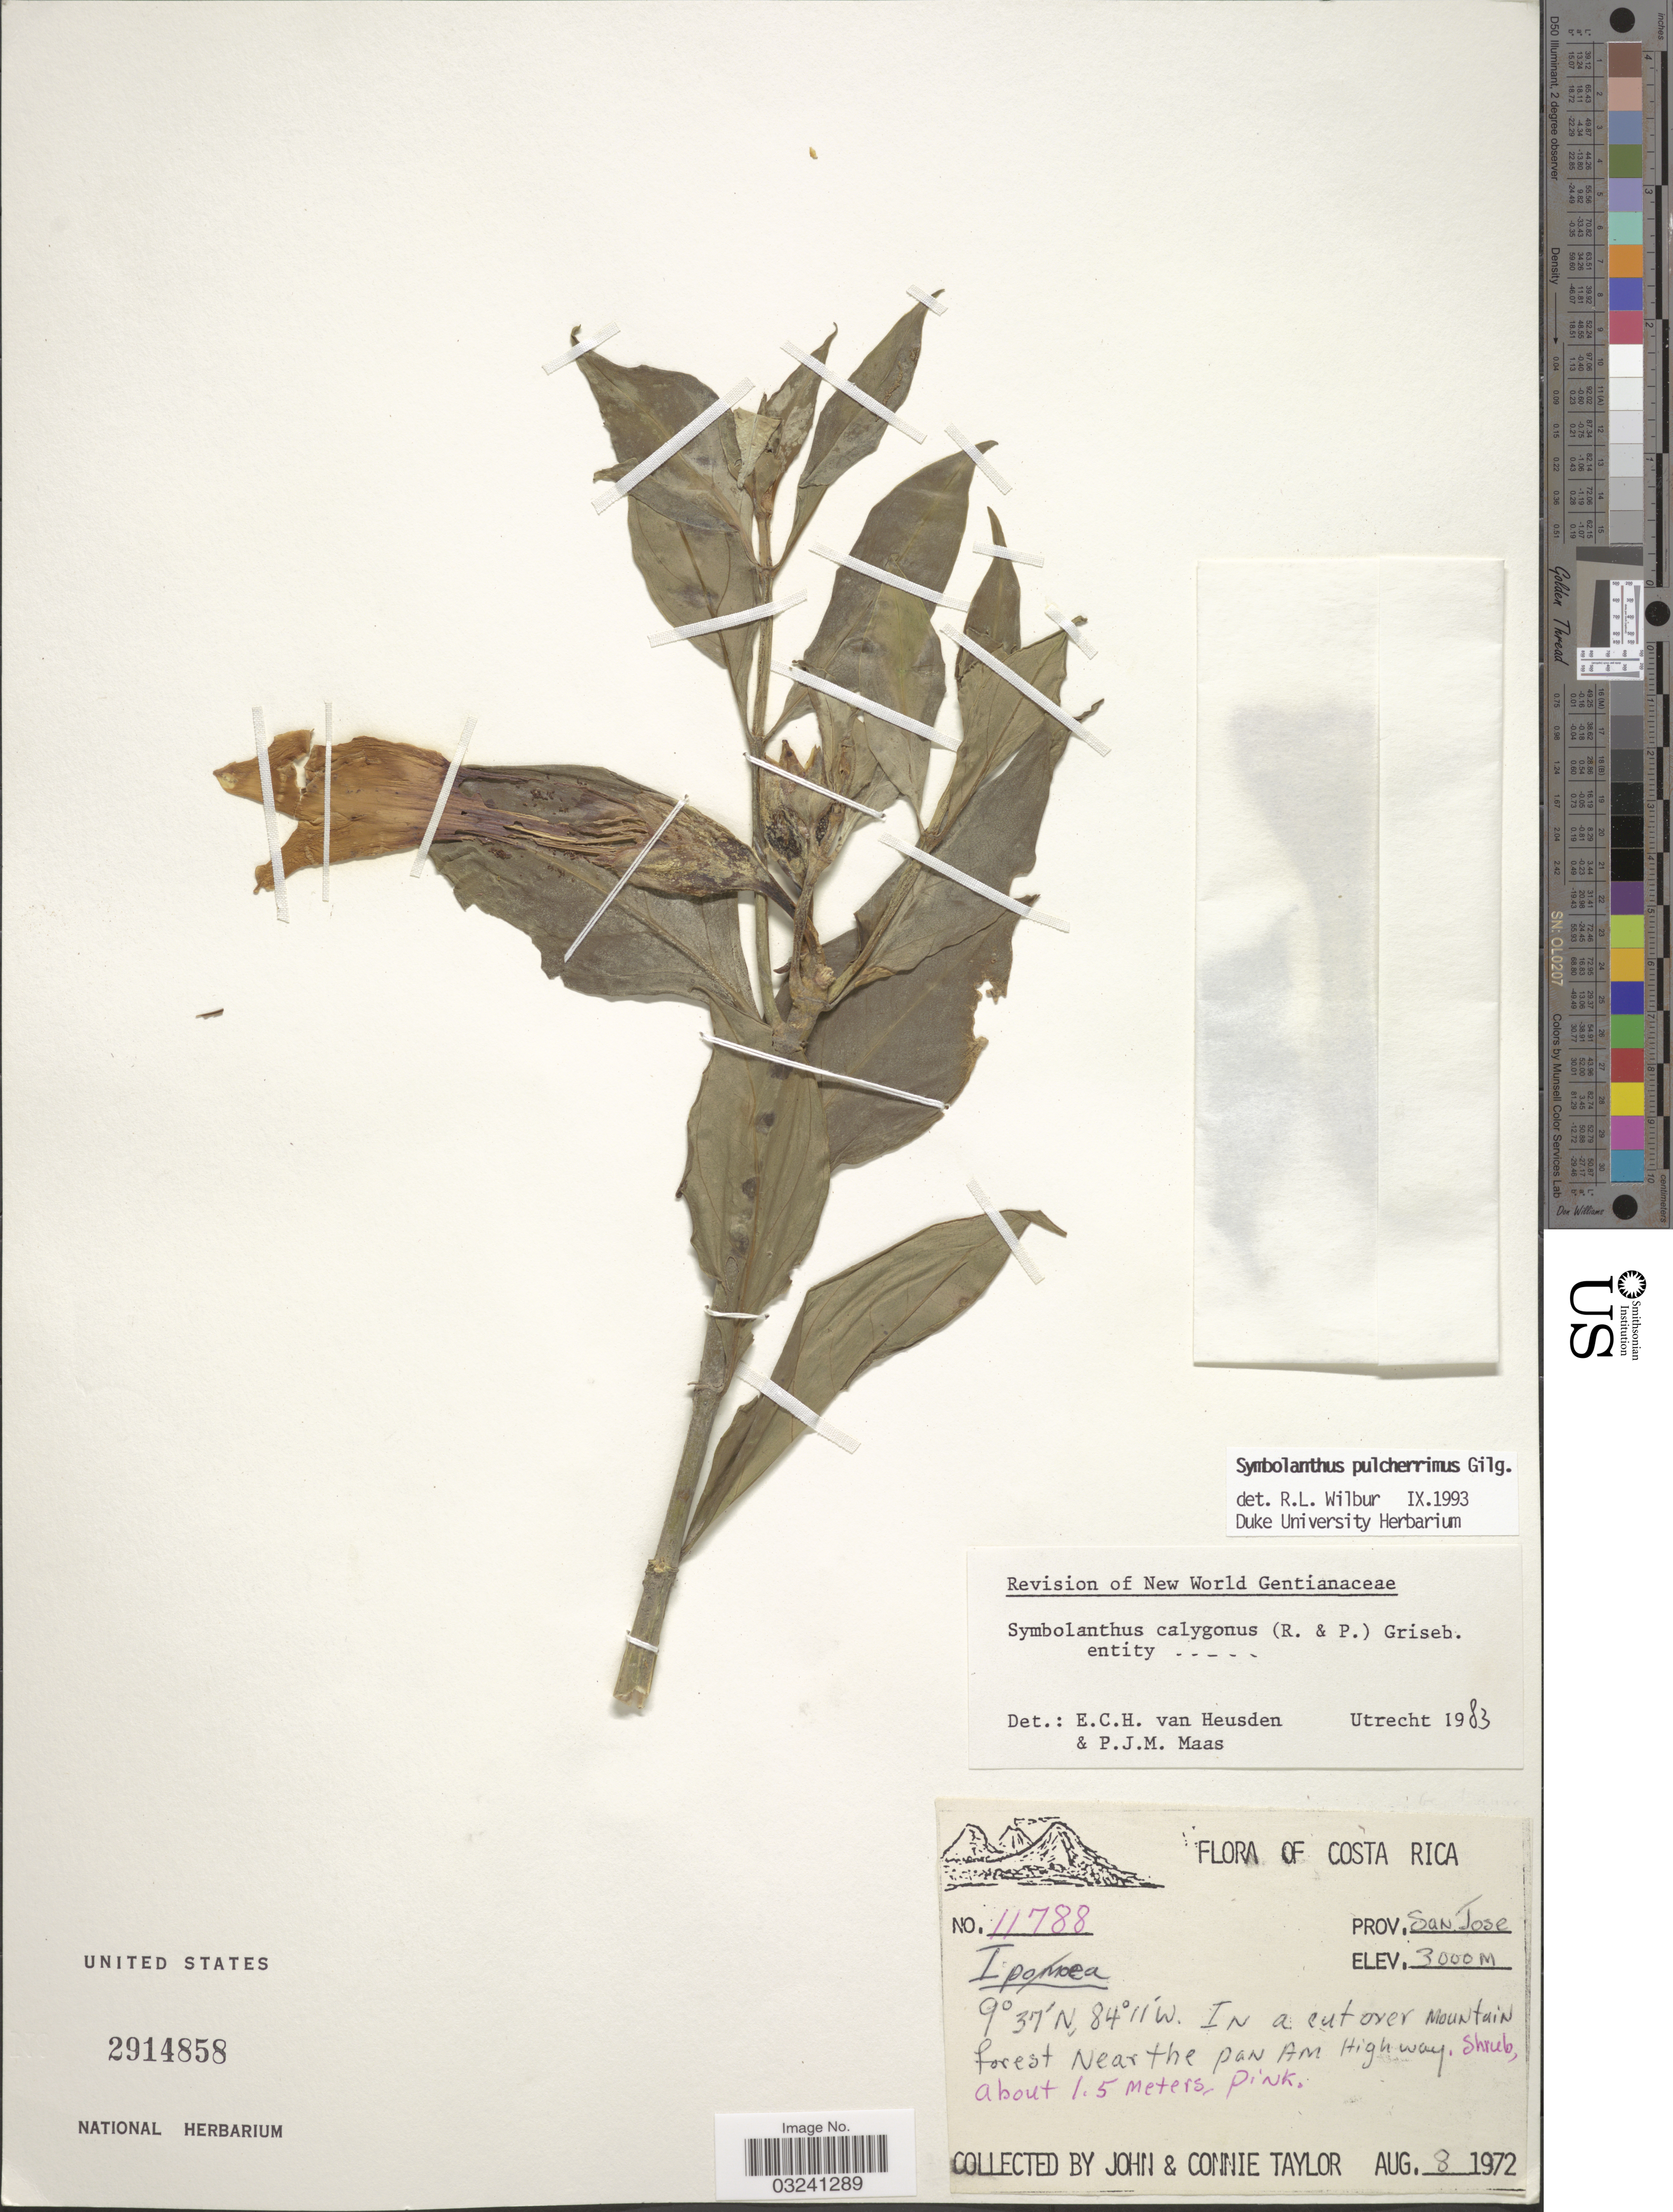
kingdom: Plantae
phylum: Tracheophyta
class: Magnoliopsida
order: Gentianales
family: Gentianaceae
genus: Symbolanthus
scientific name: Symbolanthus pulcherrimus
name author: Gilg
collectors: J. Taylor & C. Taylor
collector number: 11788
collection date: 1972-08-08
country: Costa Rica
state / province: San José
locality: In a cut over mountain forest near the Pan Am. Highway.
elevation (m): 3000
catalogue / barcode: US 2914858